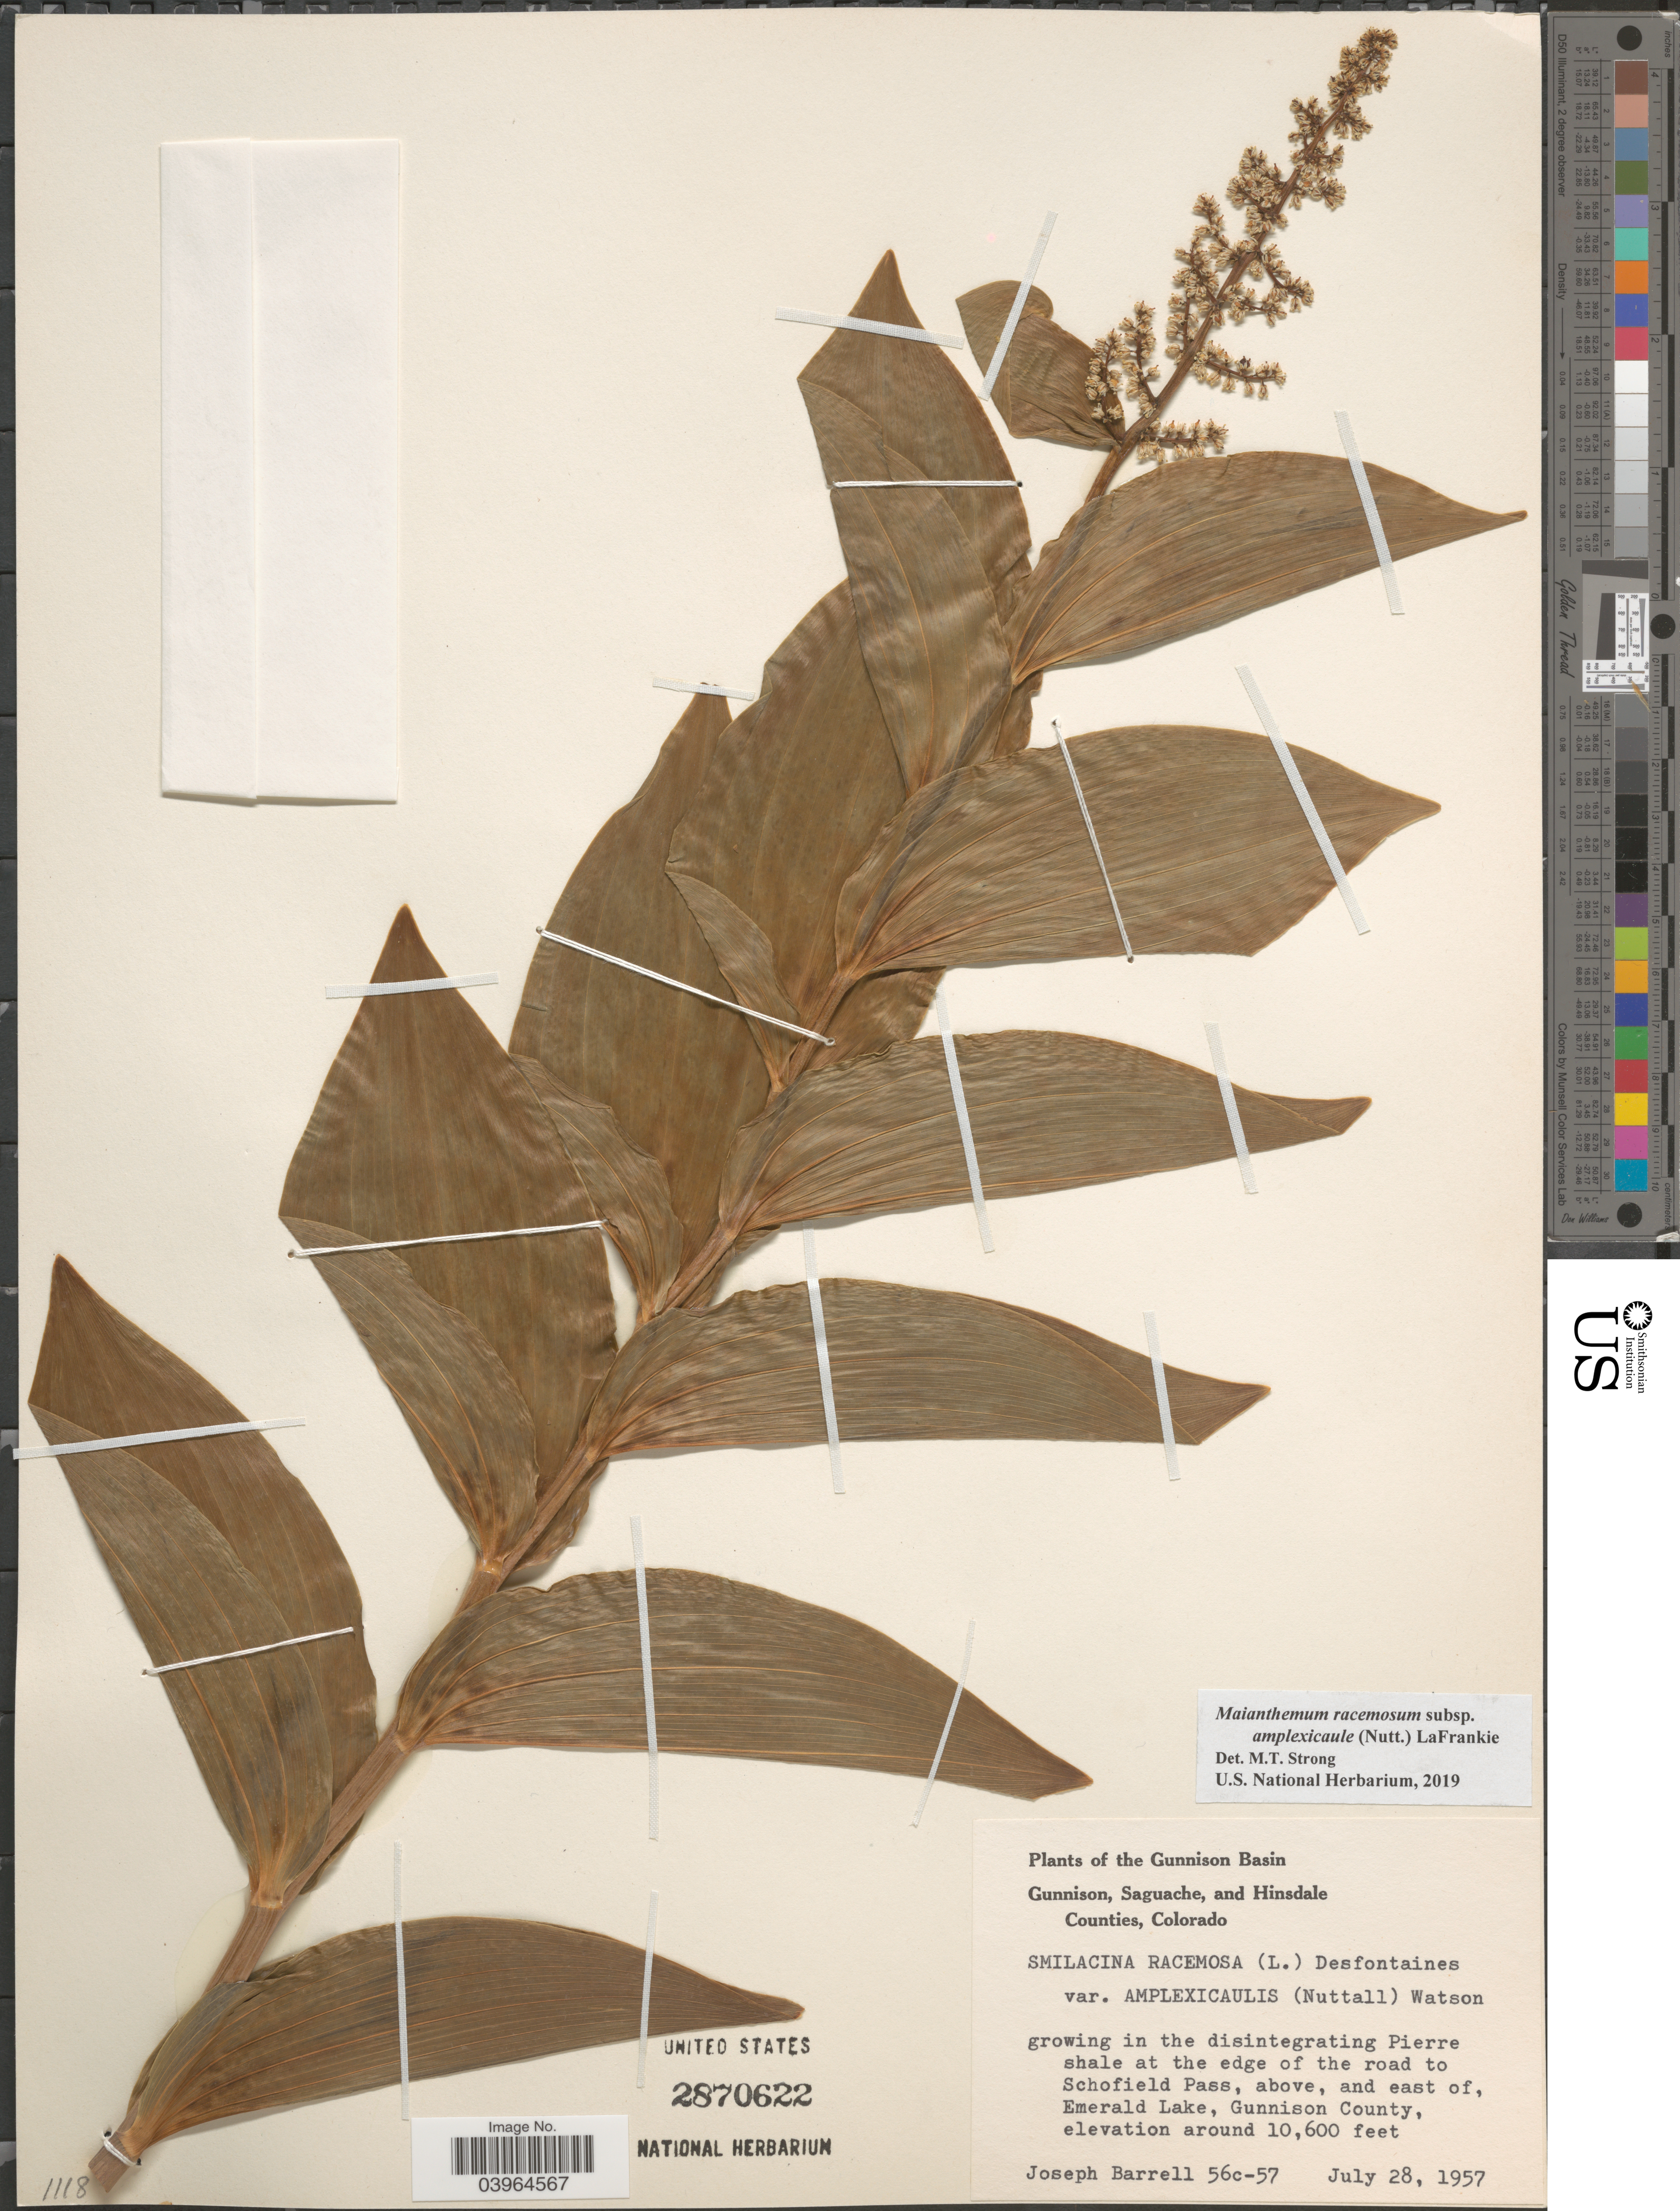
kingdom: Plantae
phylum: Tracheophyta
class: Liliopsida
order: Asparagales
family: Asparagaceae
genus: Maianthemum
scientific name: Maianthemum racemosum subsp. amplexicaule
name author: (Nutt.) LaFrankie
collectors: J. Barrell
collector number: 56c-57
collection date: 1957-07-28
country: United States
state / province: Colorado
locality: The Gunnison Basin. At the edge of the road to Schofield Pass, above, and east of, Emerald Lake, Gunnison County.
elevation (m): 3231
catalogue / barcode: US 2870622